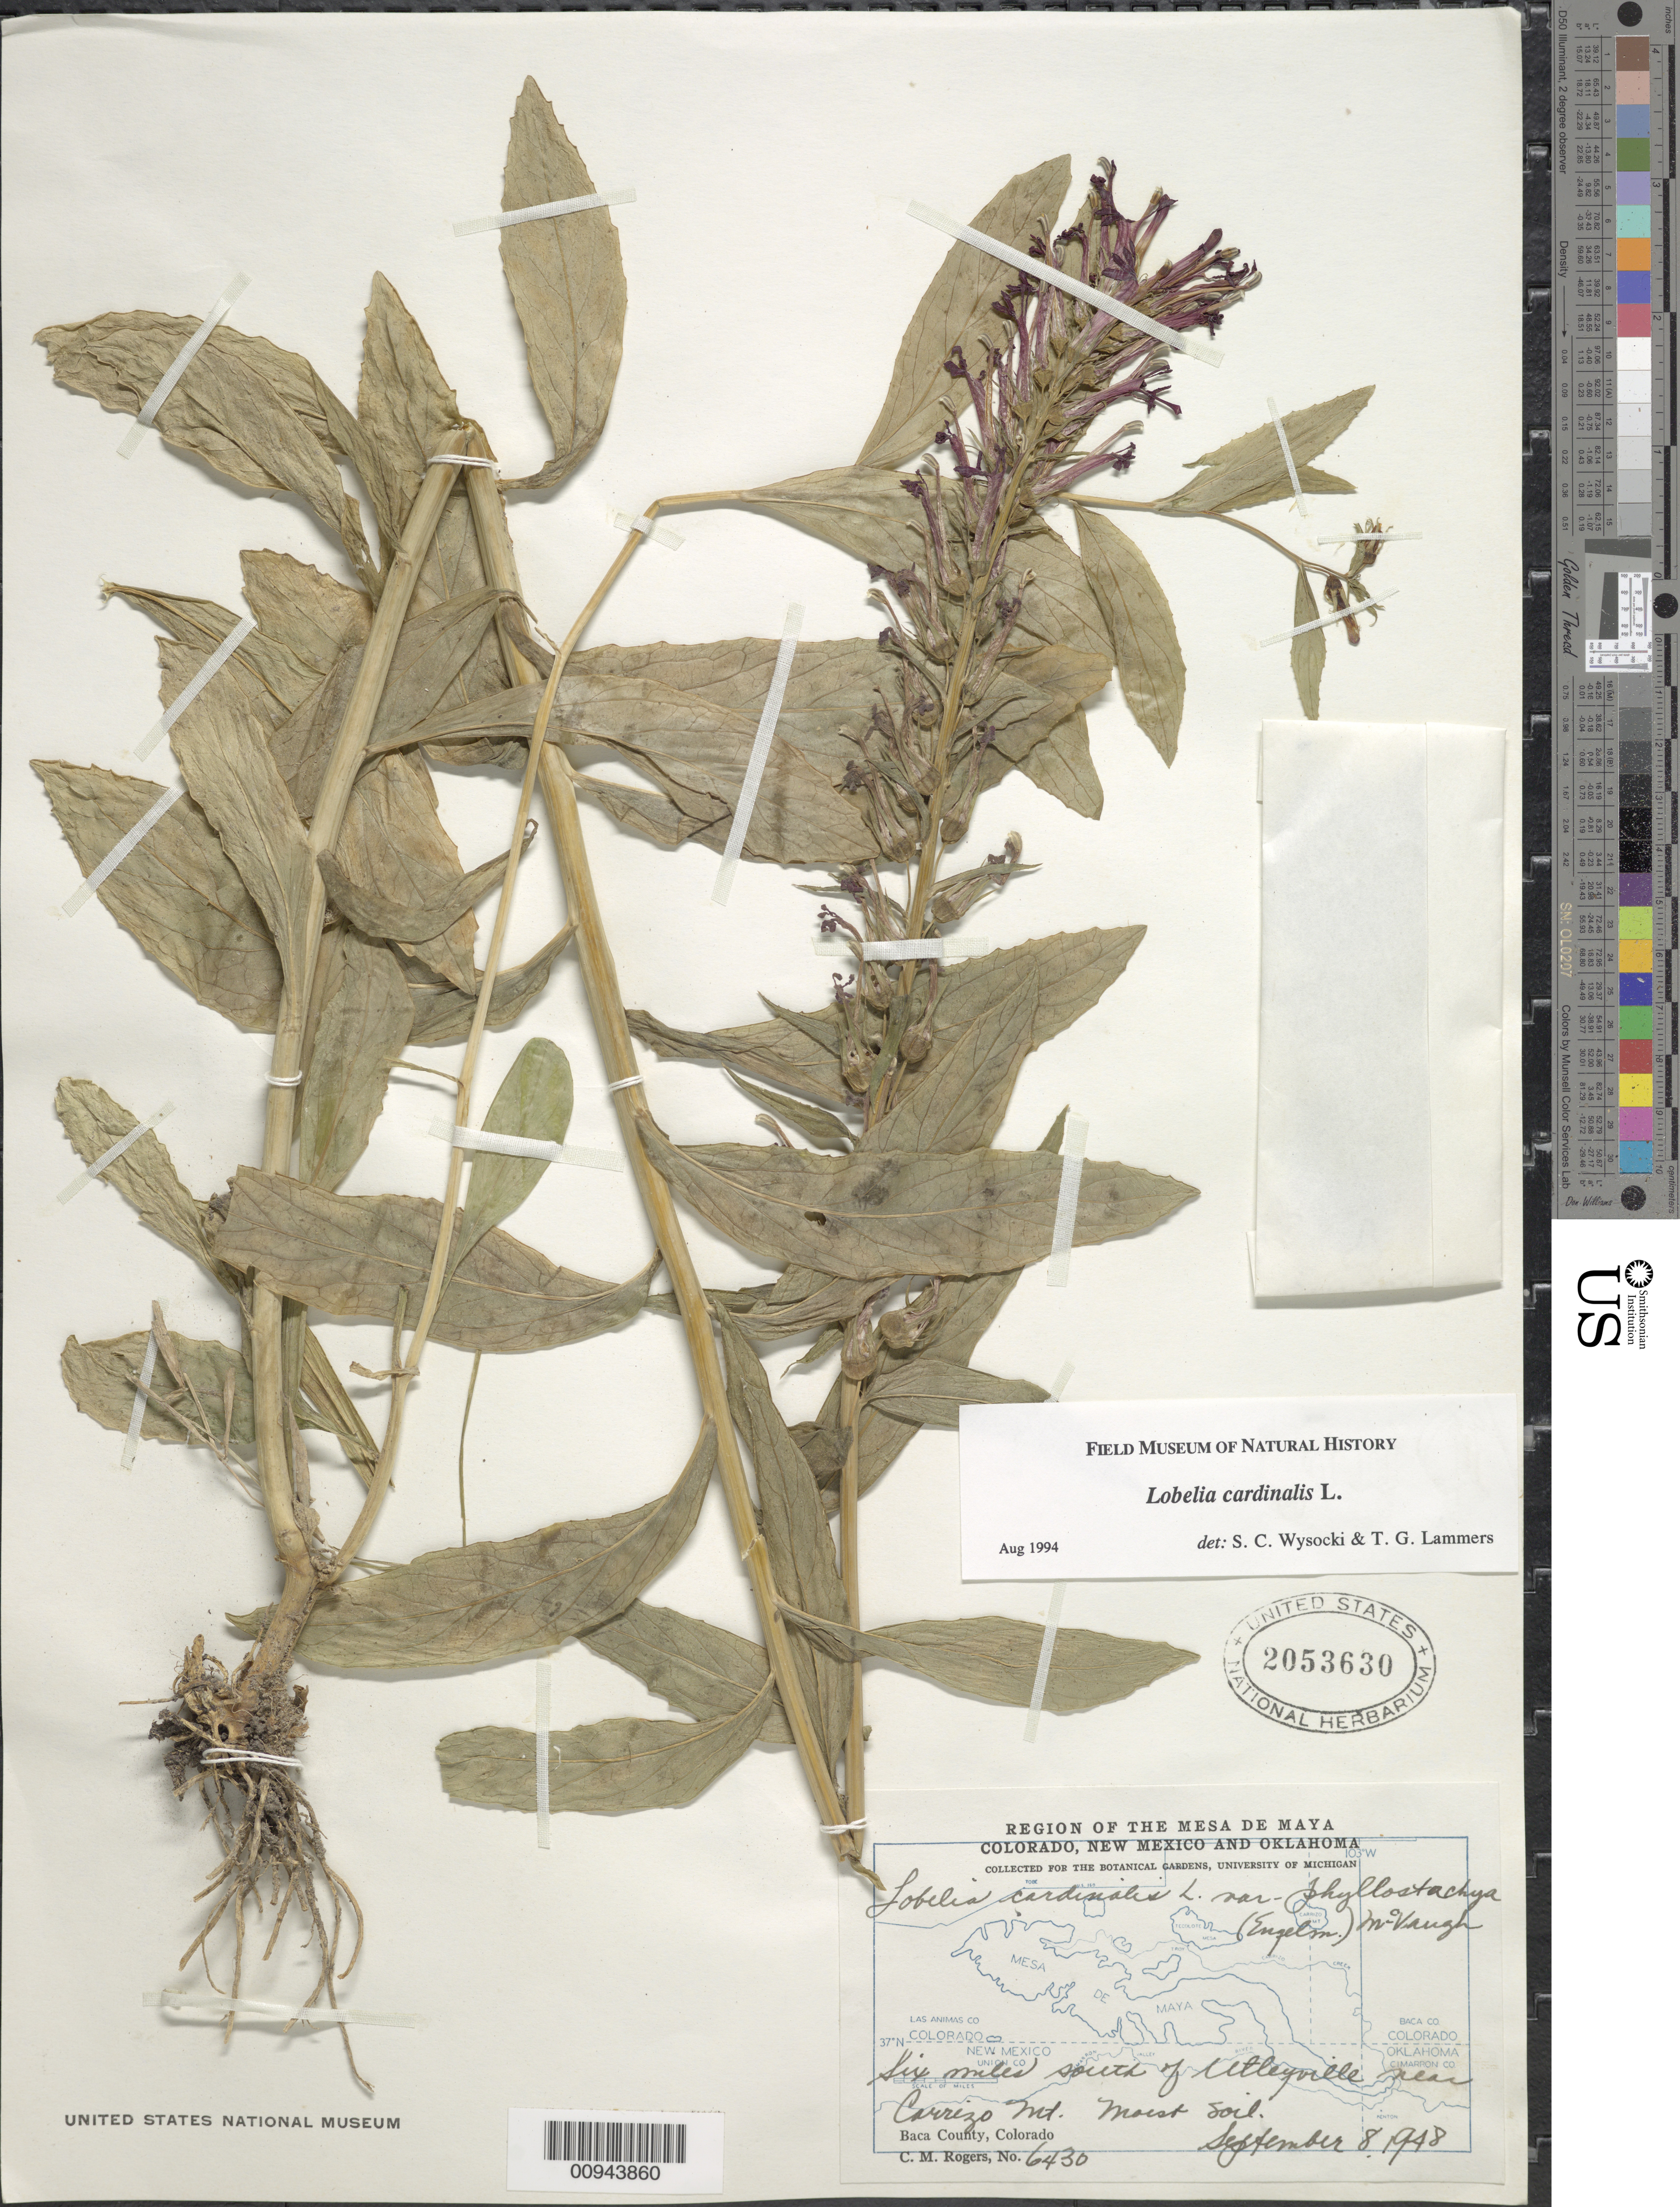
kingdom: Plantae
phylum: Tracheophyta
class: Magnoliopsida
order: Asterales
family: Campanulaceae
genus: Lobelia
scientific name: Lobelia cardinalis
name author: L.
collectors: C. M. Rogers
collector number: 6430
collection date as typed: September 8, 1948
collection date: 1948-09-08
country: United States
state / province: Colorado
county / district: Baca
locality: Six miles south of Utleyville near Carrizo Mt.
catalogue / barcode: US 2053630